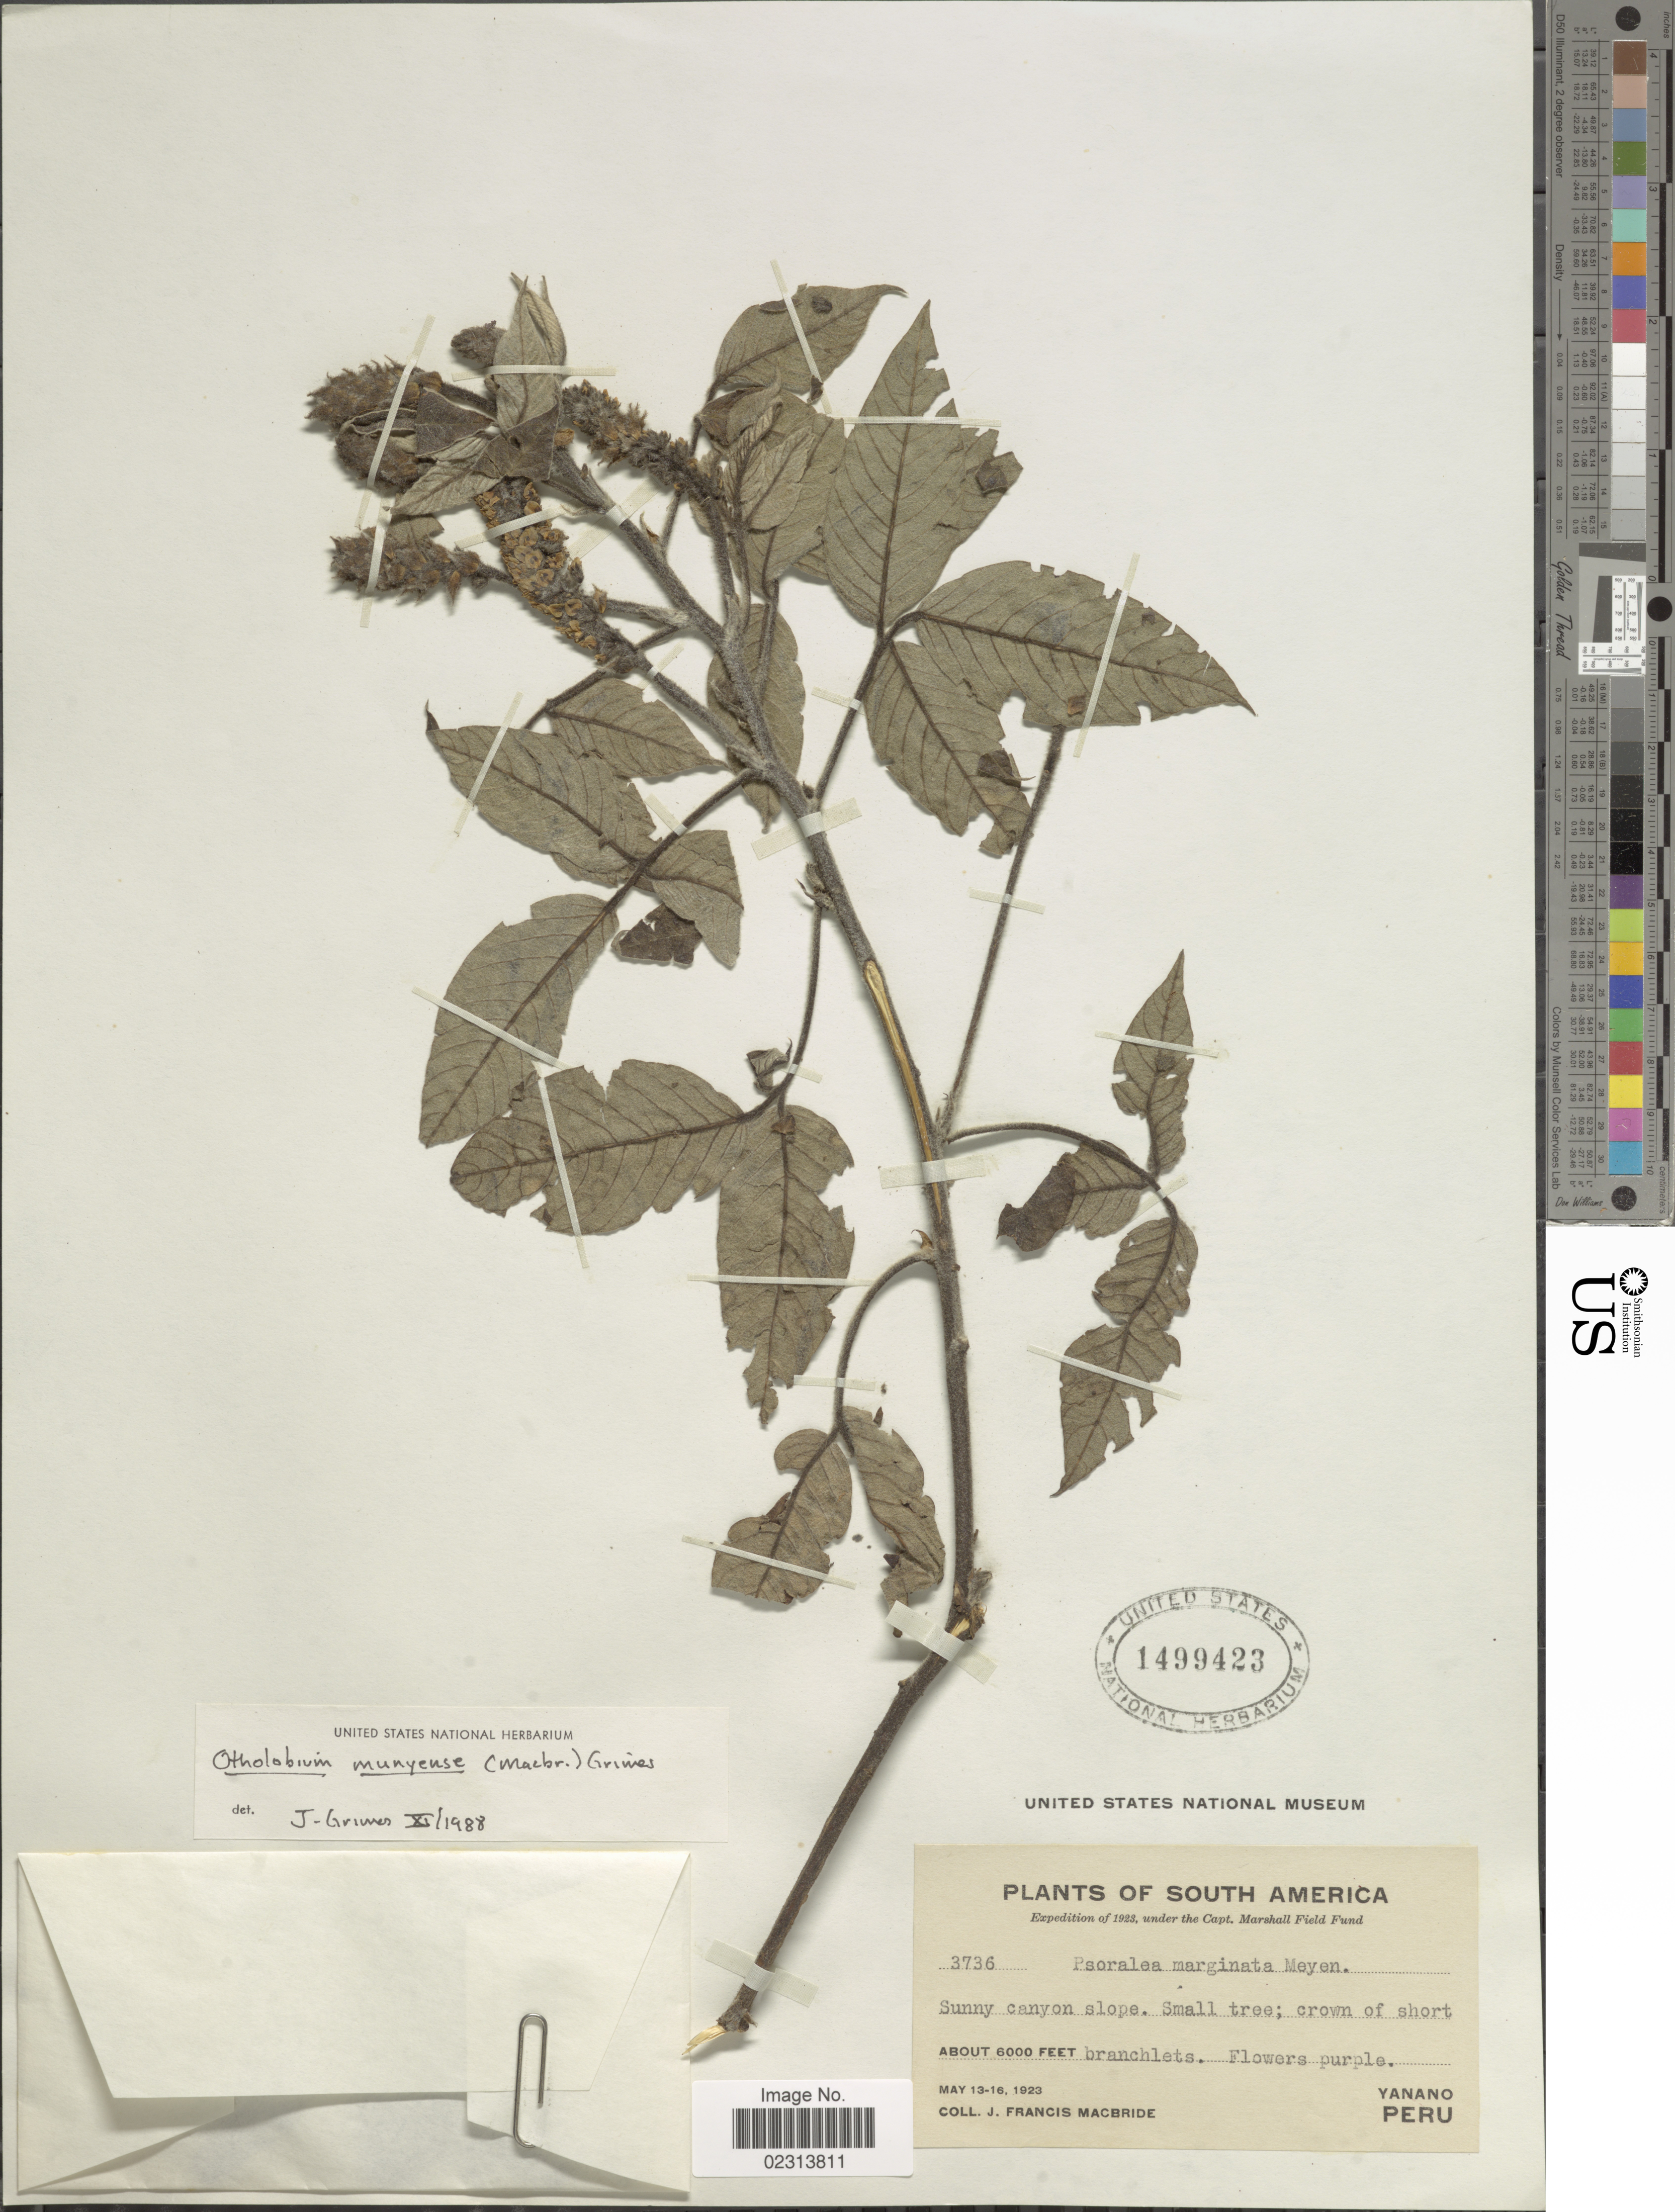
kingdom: Plantae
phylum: Tracheophyta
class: Magnoliopsida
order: Fabales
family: Fabaceae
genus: Otholobium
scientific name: Otholobium munyense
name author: (J.F. Macbr.) J.W. Grimes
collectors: J. F. Macbride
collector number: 3736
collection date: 1923-05-13/1923-05-16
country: Peru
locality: Yanano, Peru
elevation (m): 1829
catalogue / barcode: US 1499423